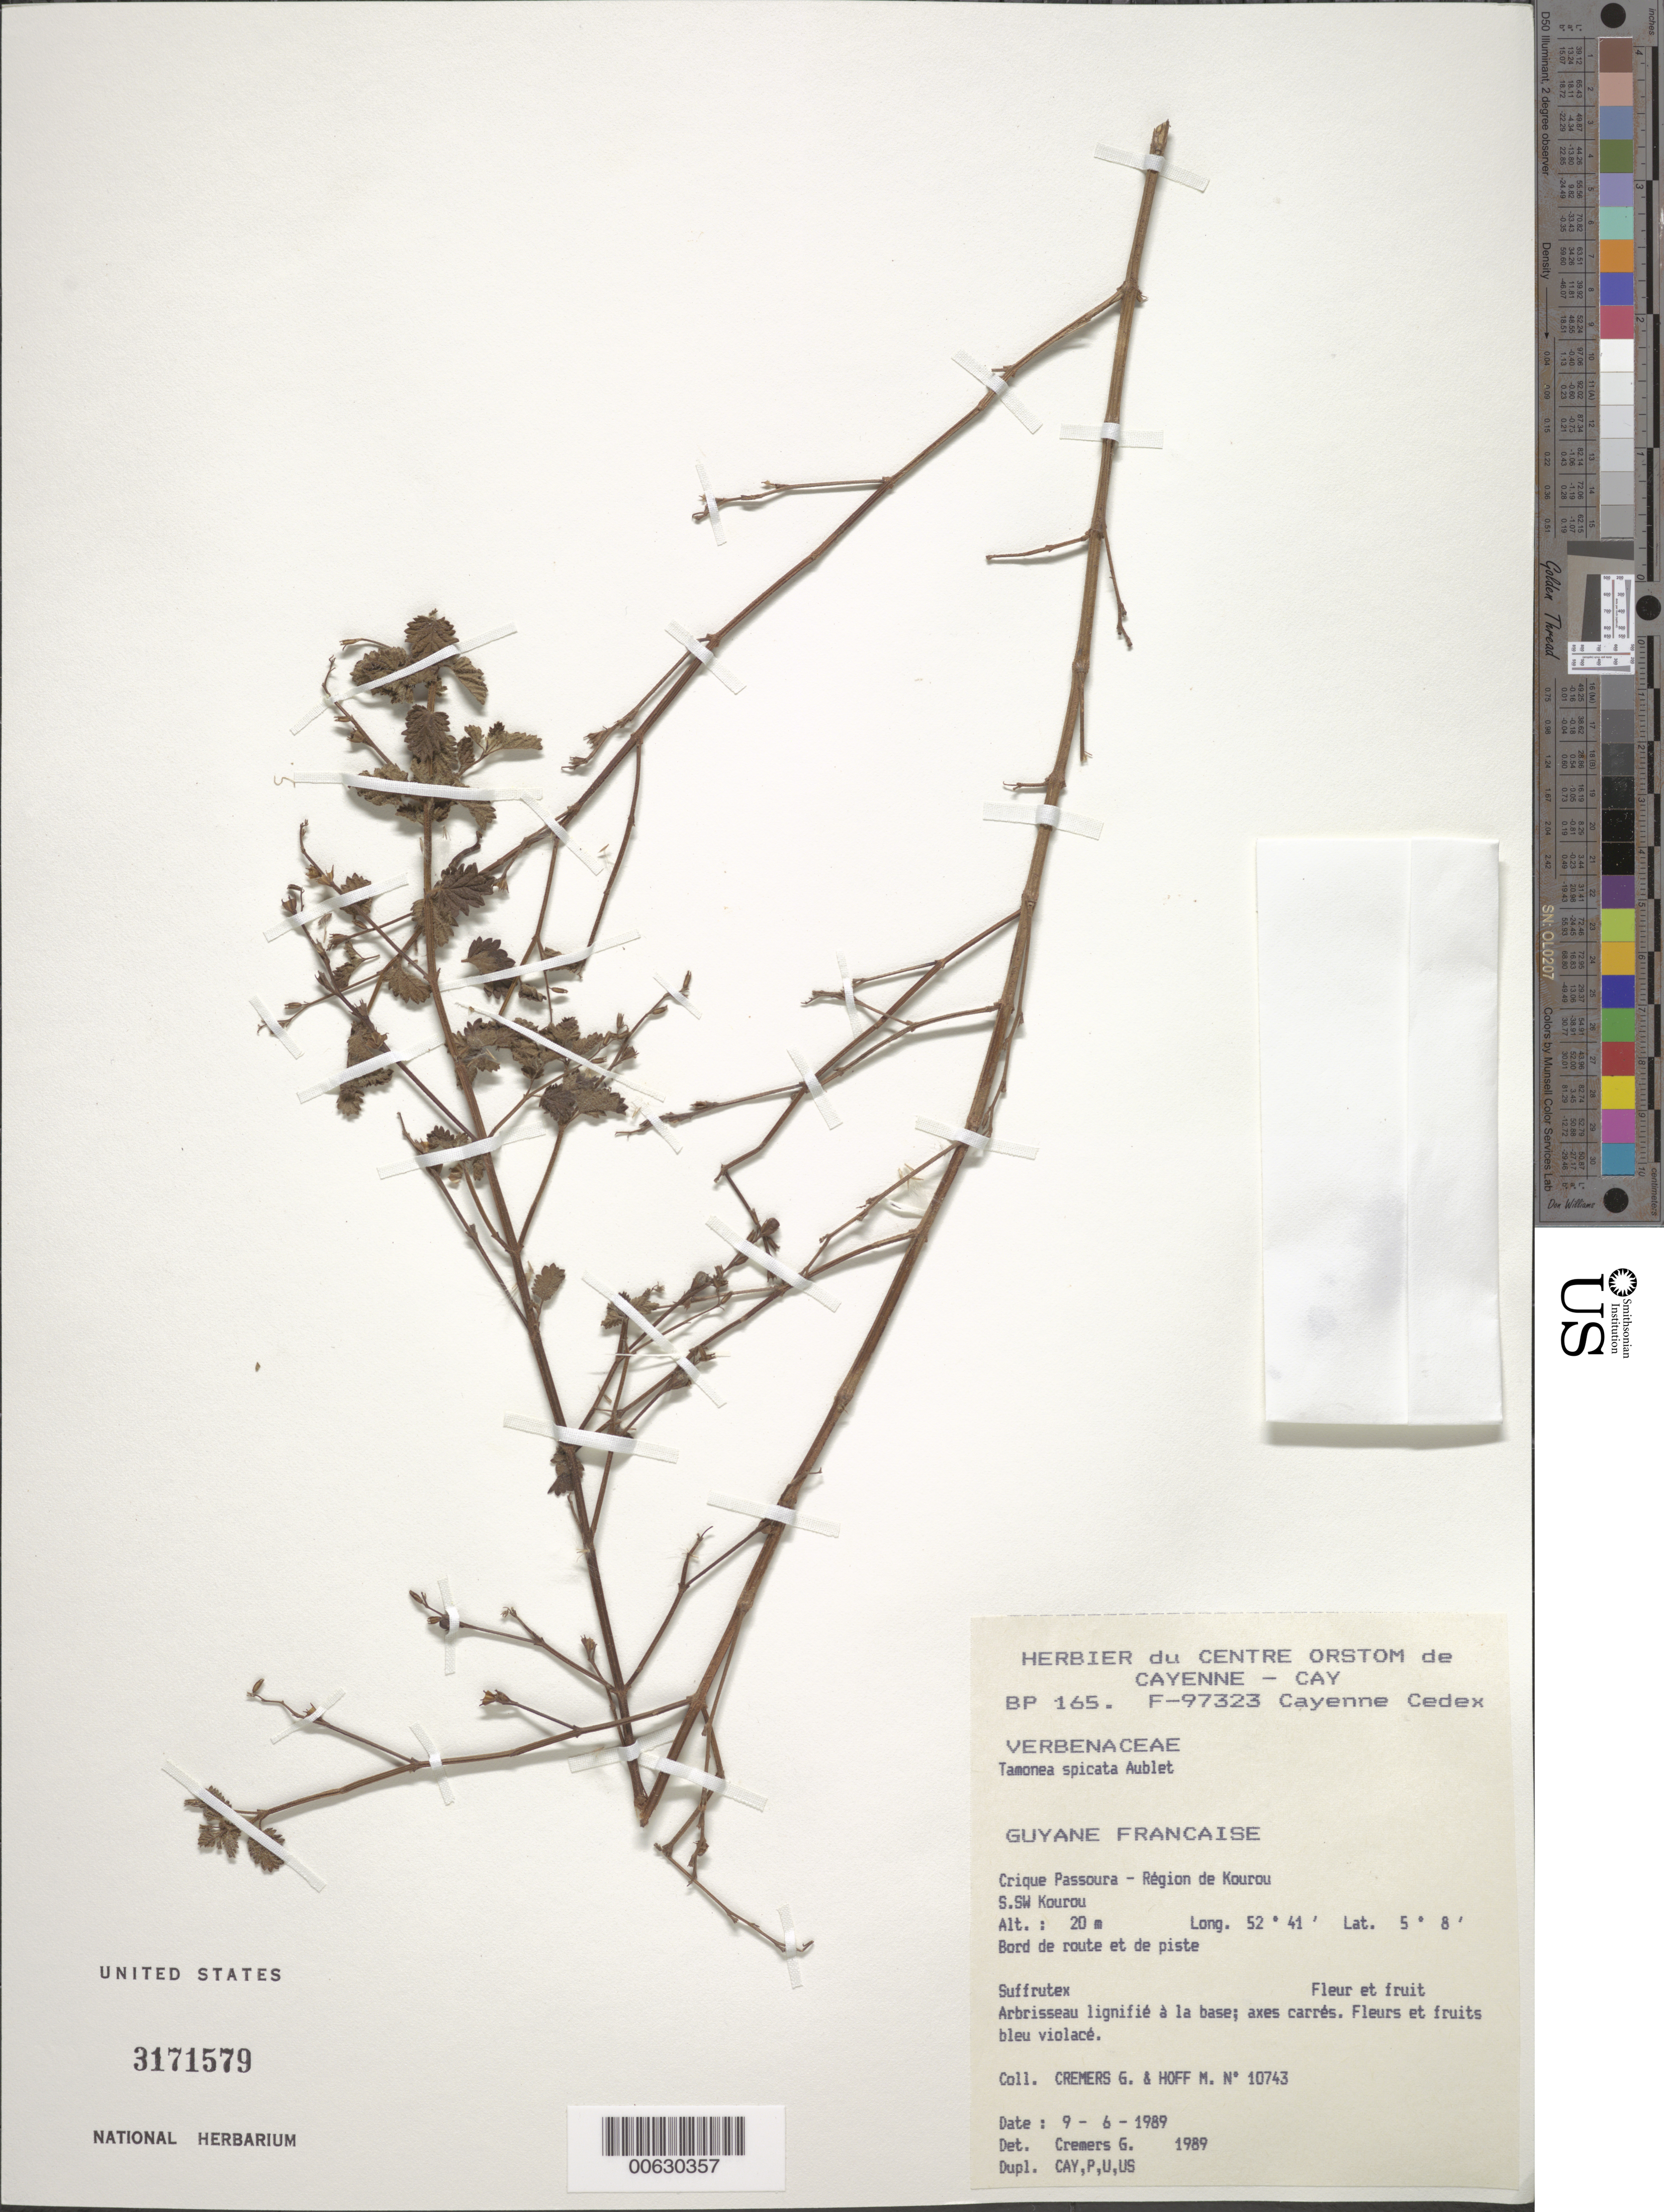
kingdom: Plantae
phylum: Tracheophyta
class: Magnoliopsida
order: Lamiales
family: Verbenaceae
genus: Tamonea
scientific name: Tamonea spicata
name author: Aubl.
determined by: Cremers, Georges A.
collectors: G. Cremers & M. Hoff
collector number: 10743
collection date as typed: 9-Jun-89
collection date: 1989-06-09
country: French Guiana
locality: Crique Passoura, région de Kourou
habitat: Along road and trail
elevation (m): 20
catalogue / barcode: US 3171579